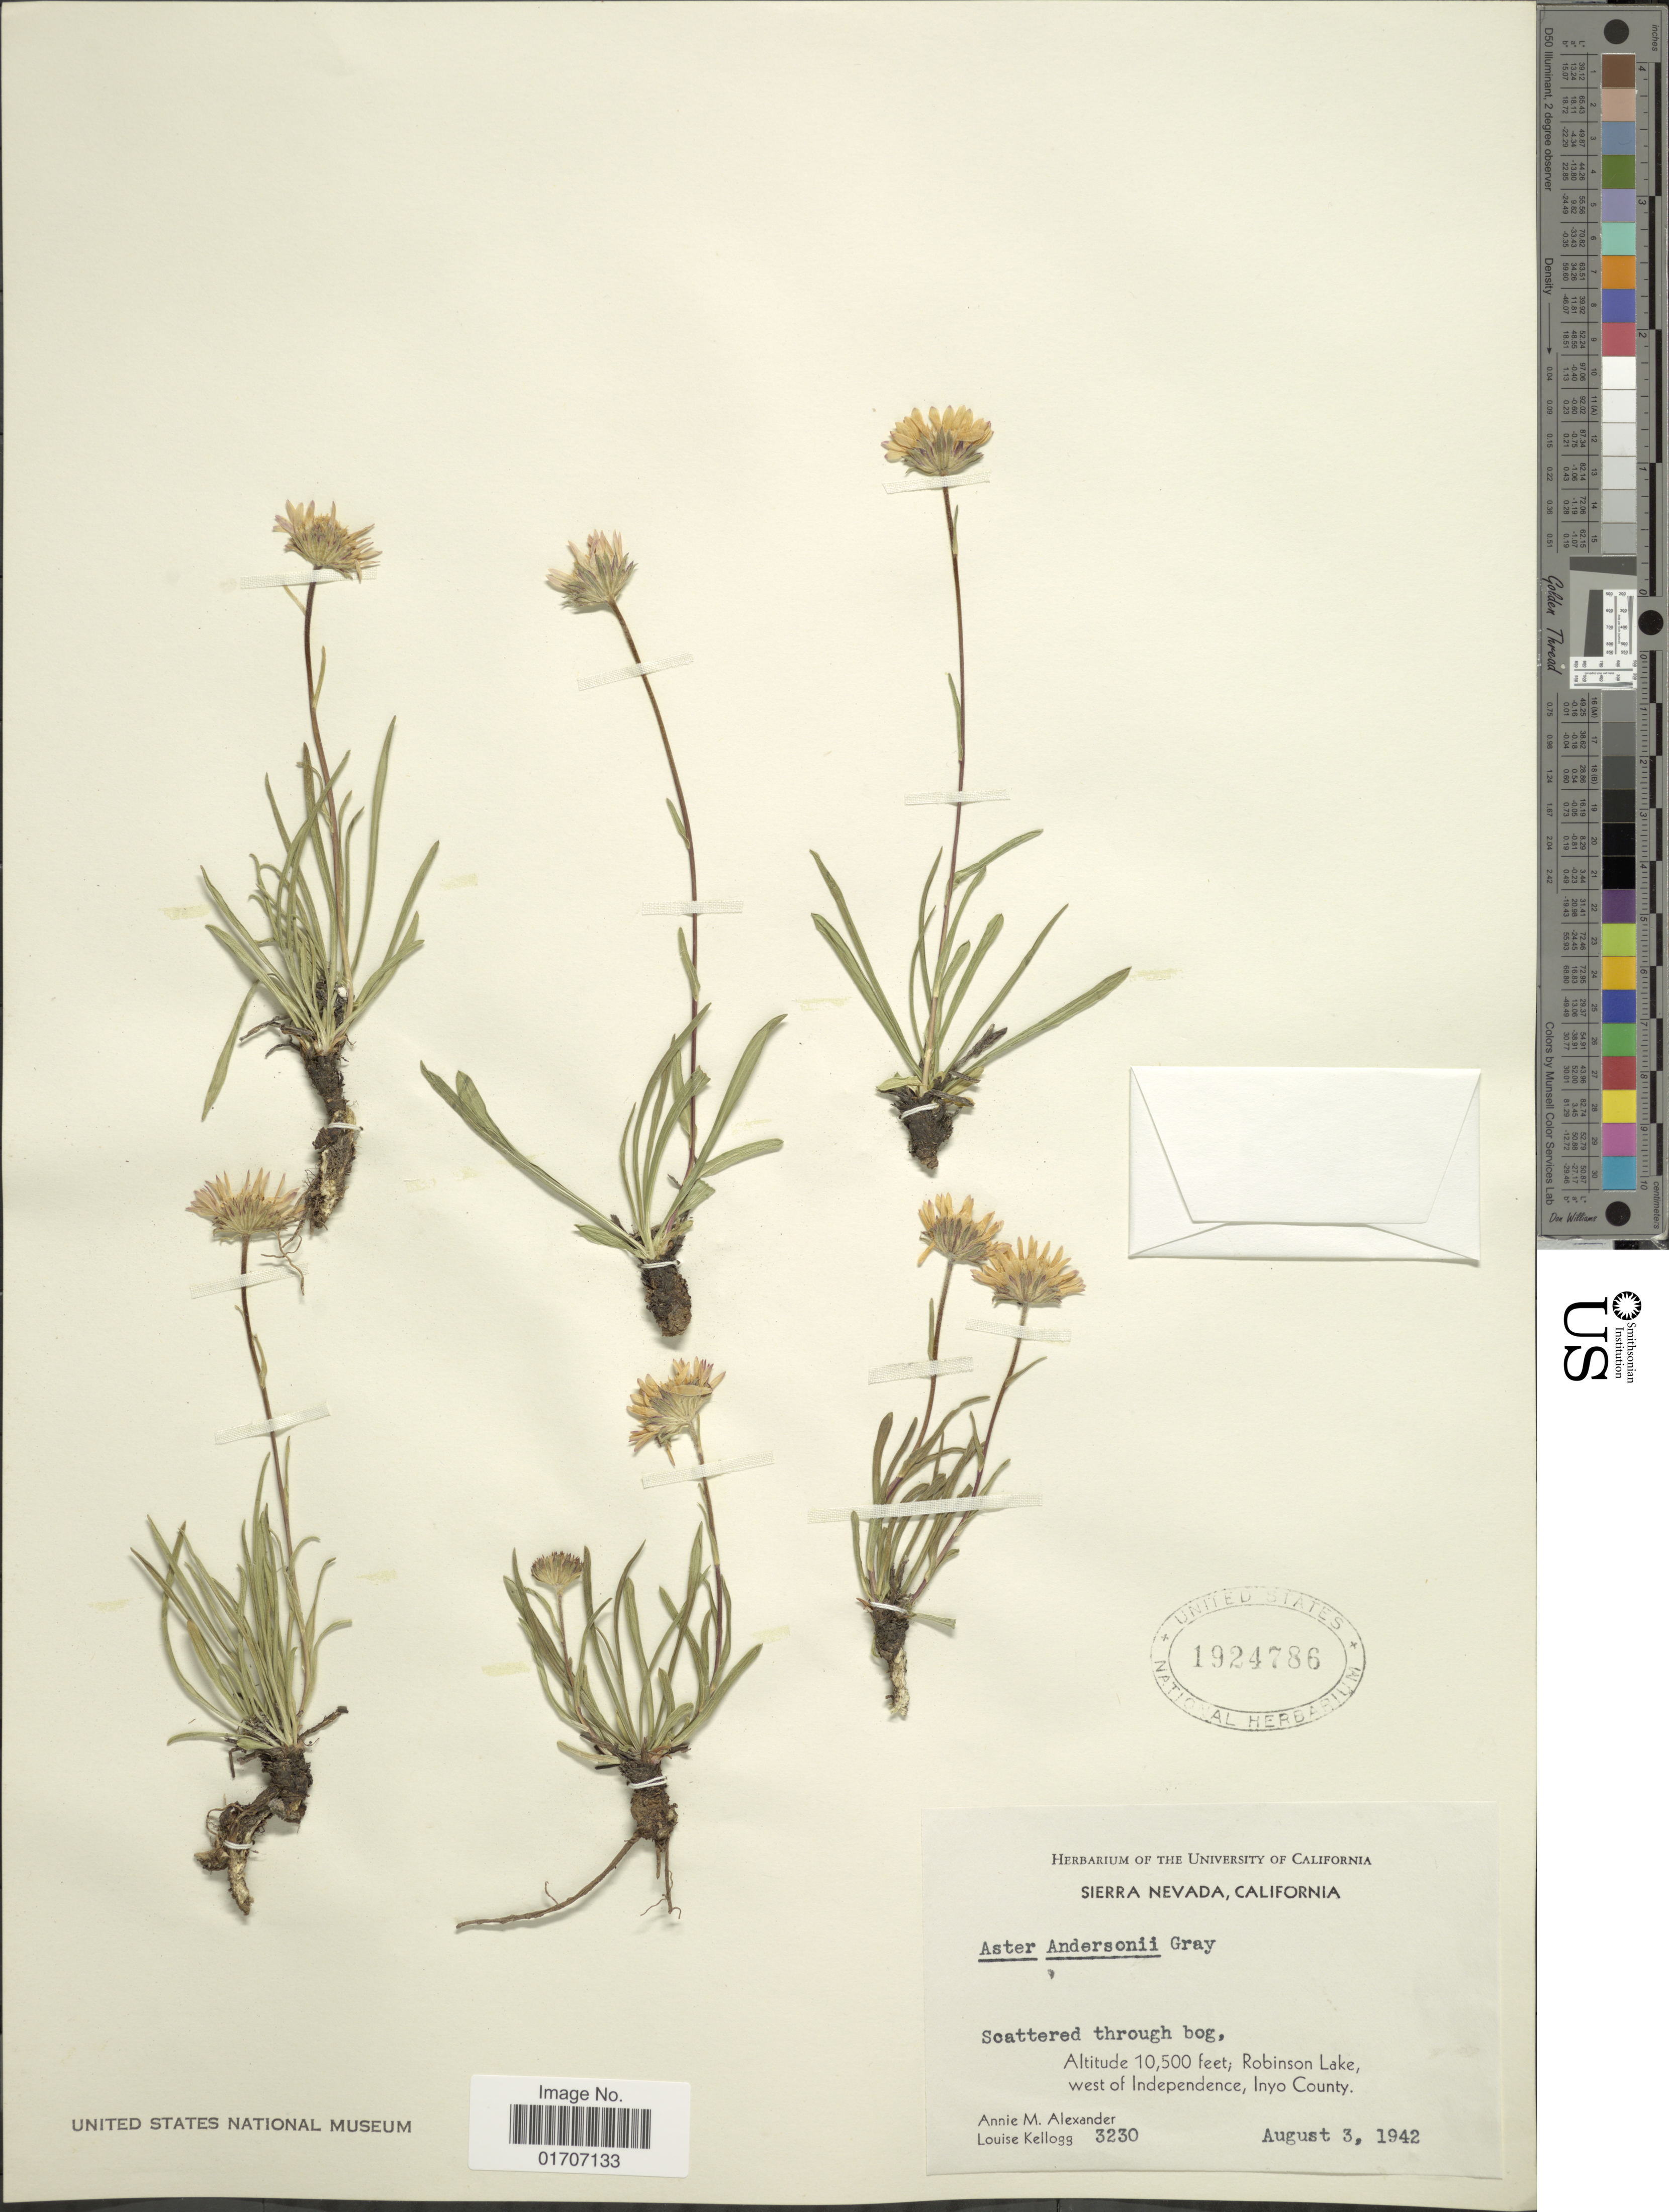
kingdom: Plantae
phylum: Tracheophyta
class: Magnoliopsida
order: Asterales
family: Asteraceae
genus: Oreostemma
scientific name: Oreostemma alpigenum var. andersonii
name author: (A. Gray) G.L. Nesom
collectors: A. M. Alexander & L. Kellogg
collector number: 3230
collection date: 1942-08-03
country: United States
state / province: California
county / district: Inyo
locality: Sierra Nevada, California. Robinson Lake, west of Independence, Inyo County.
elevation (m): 3200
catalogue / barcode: US 1924786